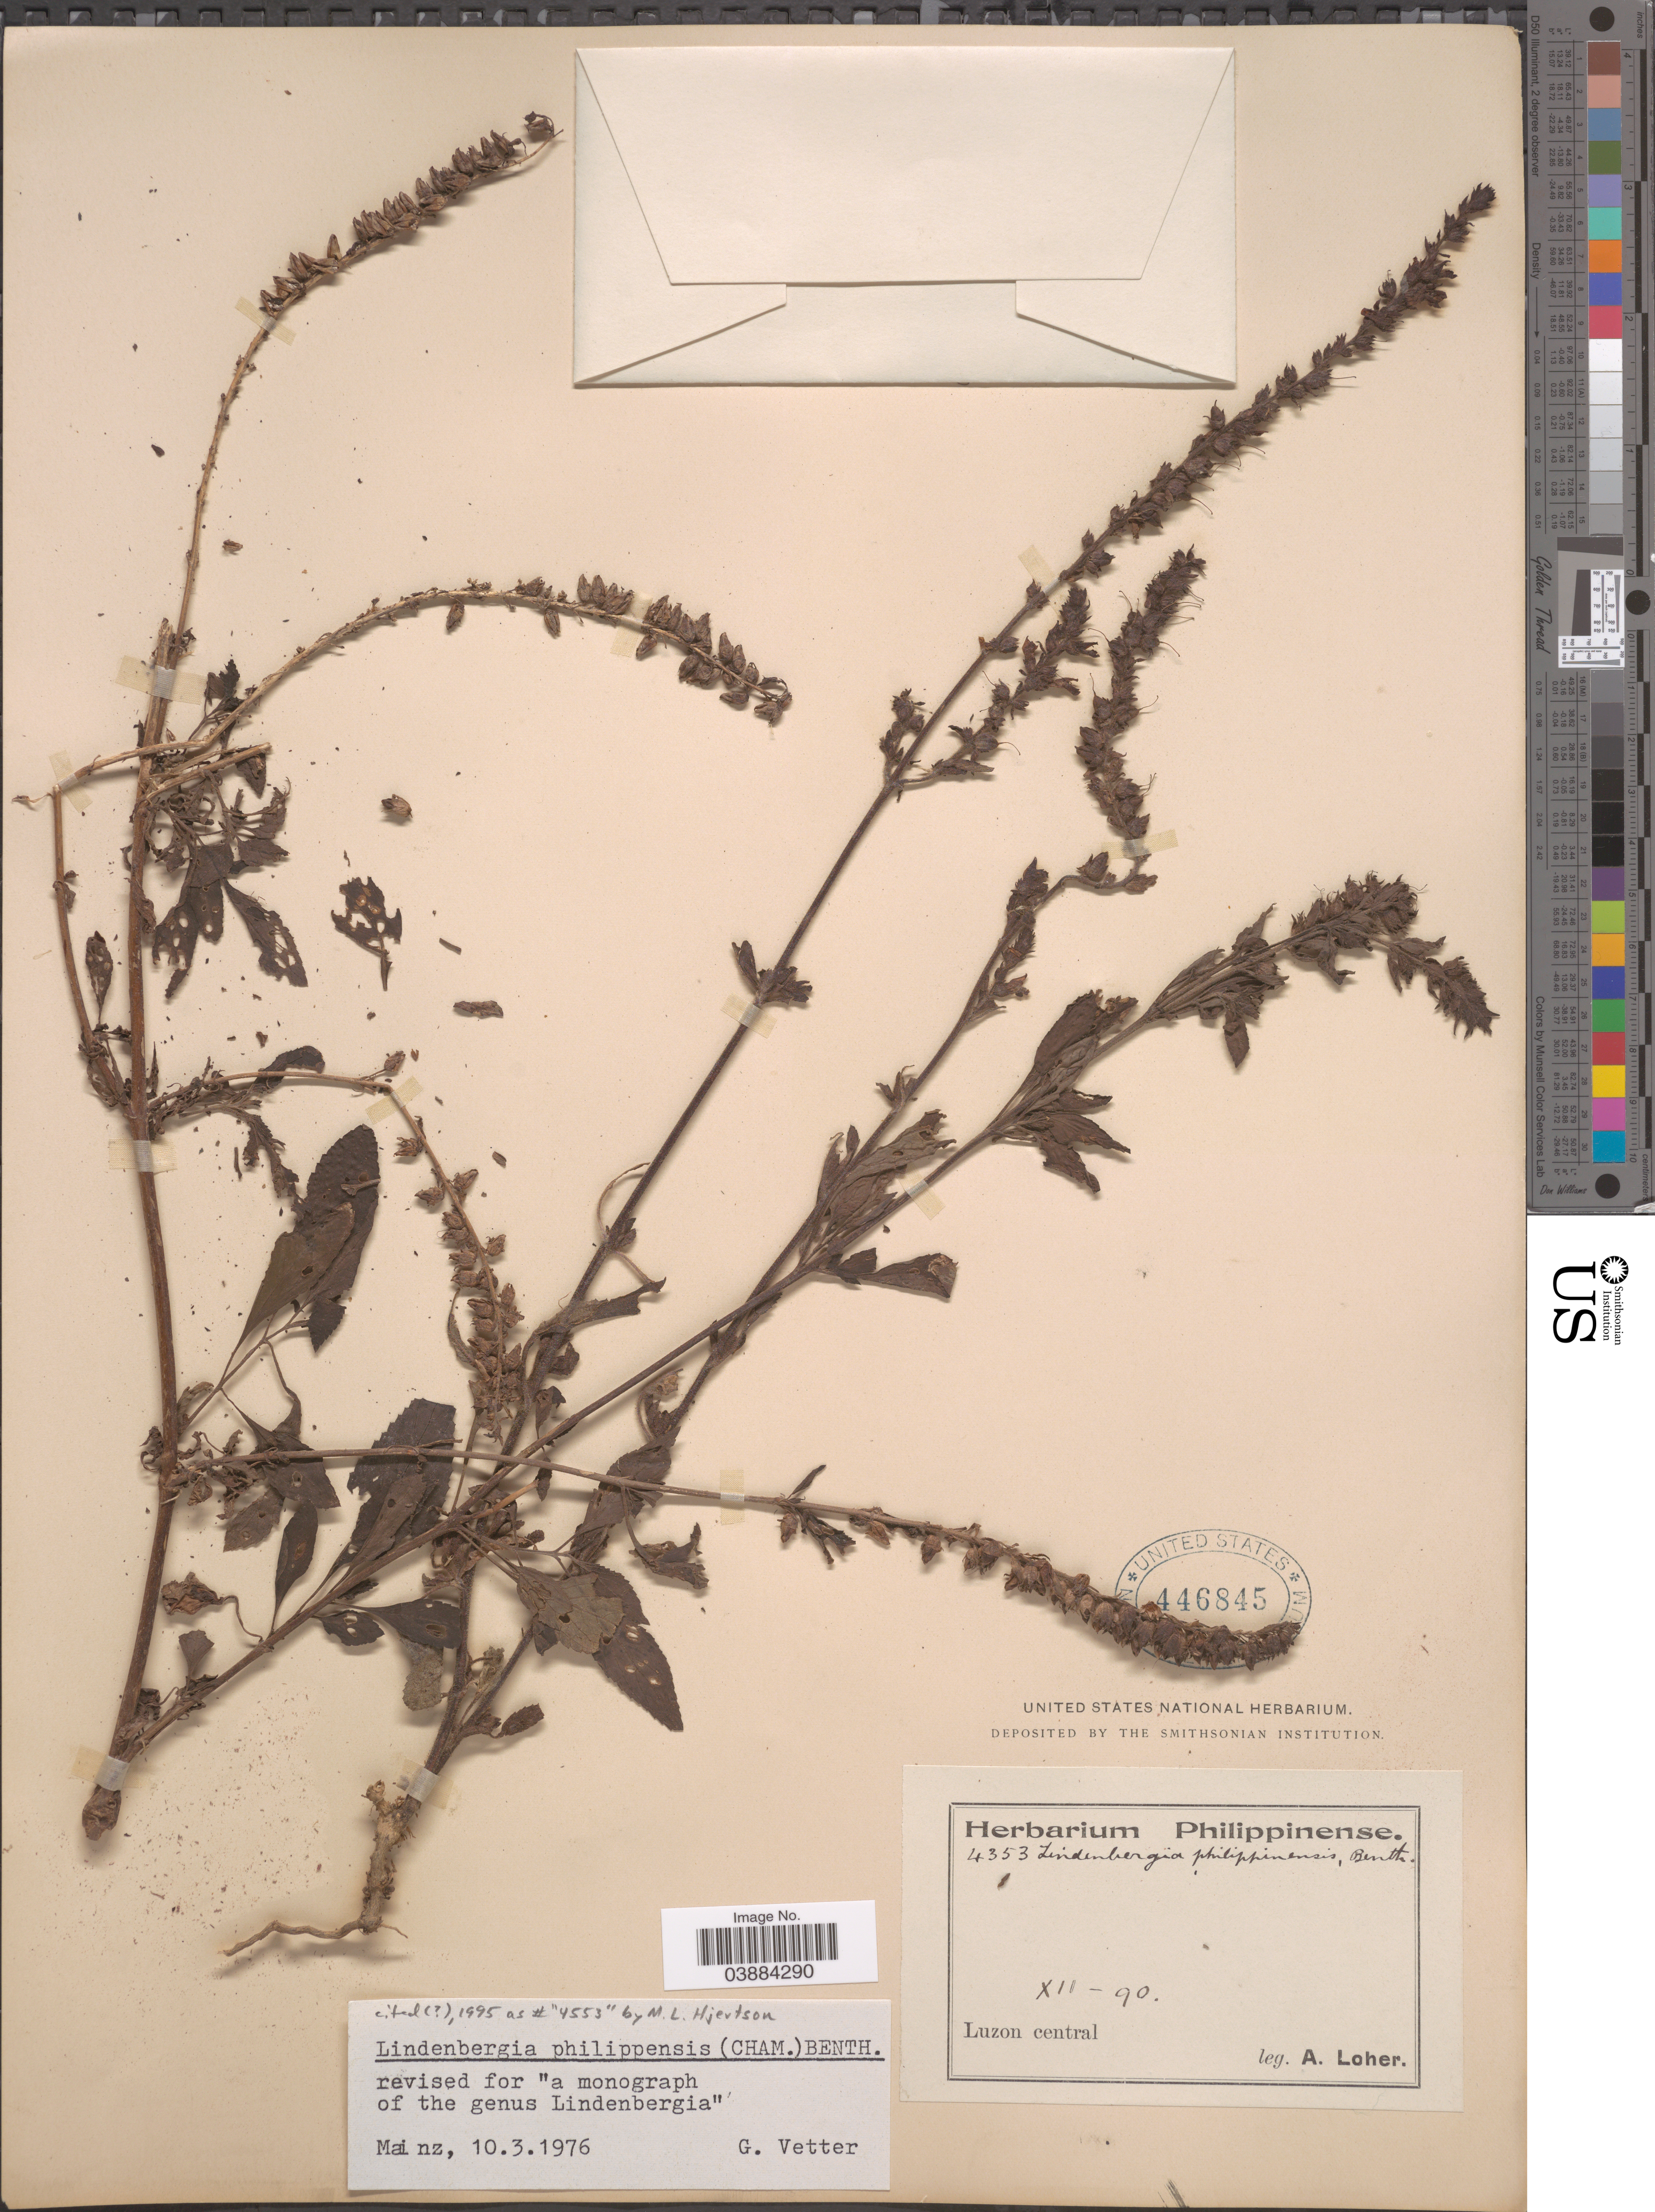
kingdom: Plantae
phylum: Tracheophyta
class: Magnoliopsida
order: Lamiales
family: Orobanchaceae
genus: Lindenbergia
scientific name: Lindenbergia philippensis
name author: (Cham. & Schltdl.) Benth.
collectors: A. Loher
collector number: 4353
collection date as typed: Transcribed d/m/y: /12/90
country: Philippines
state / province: Central Luzon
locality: Luzon central.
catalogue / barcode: US 446845